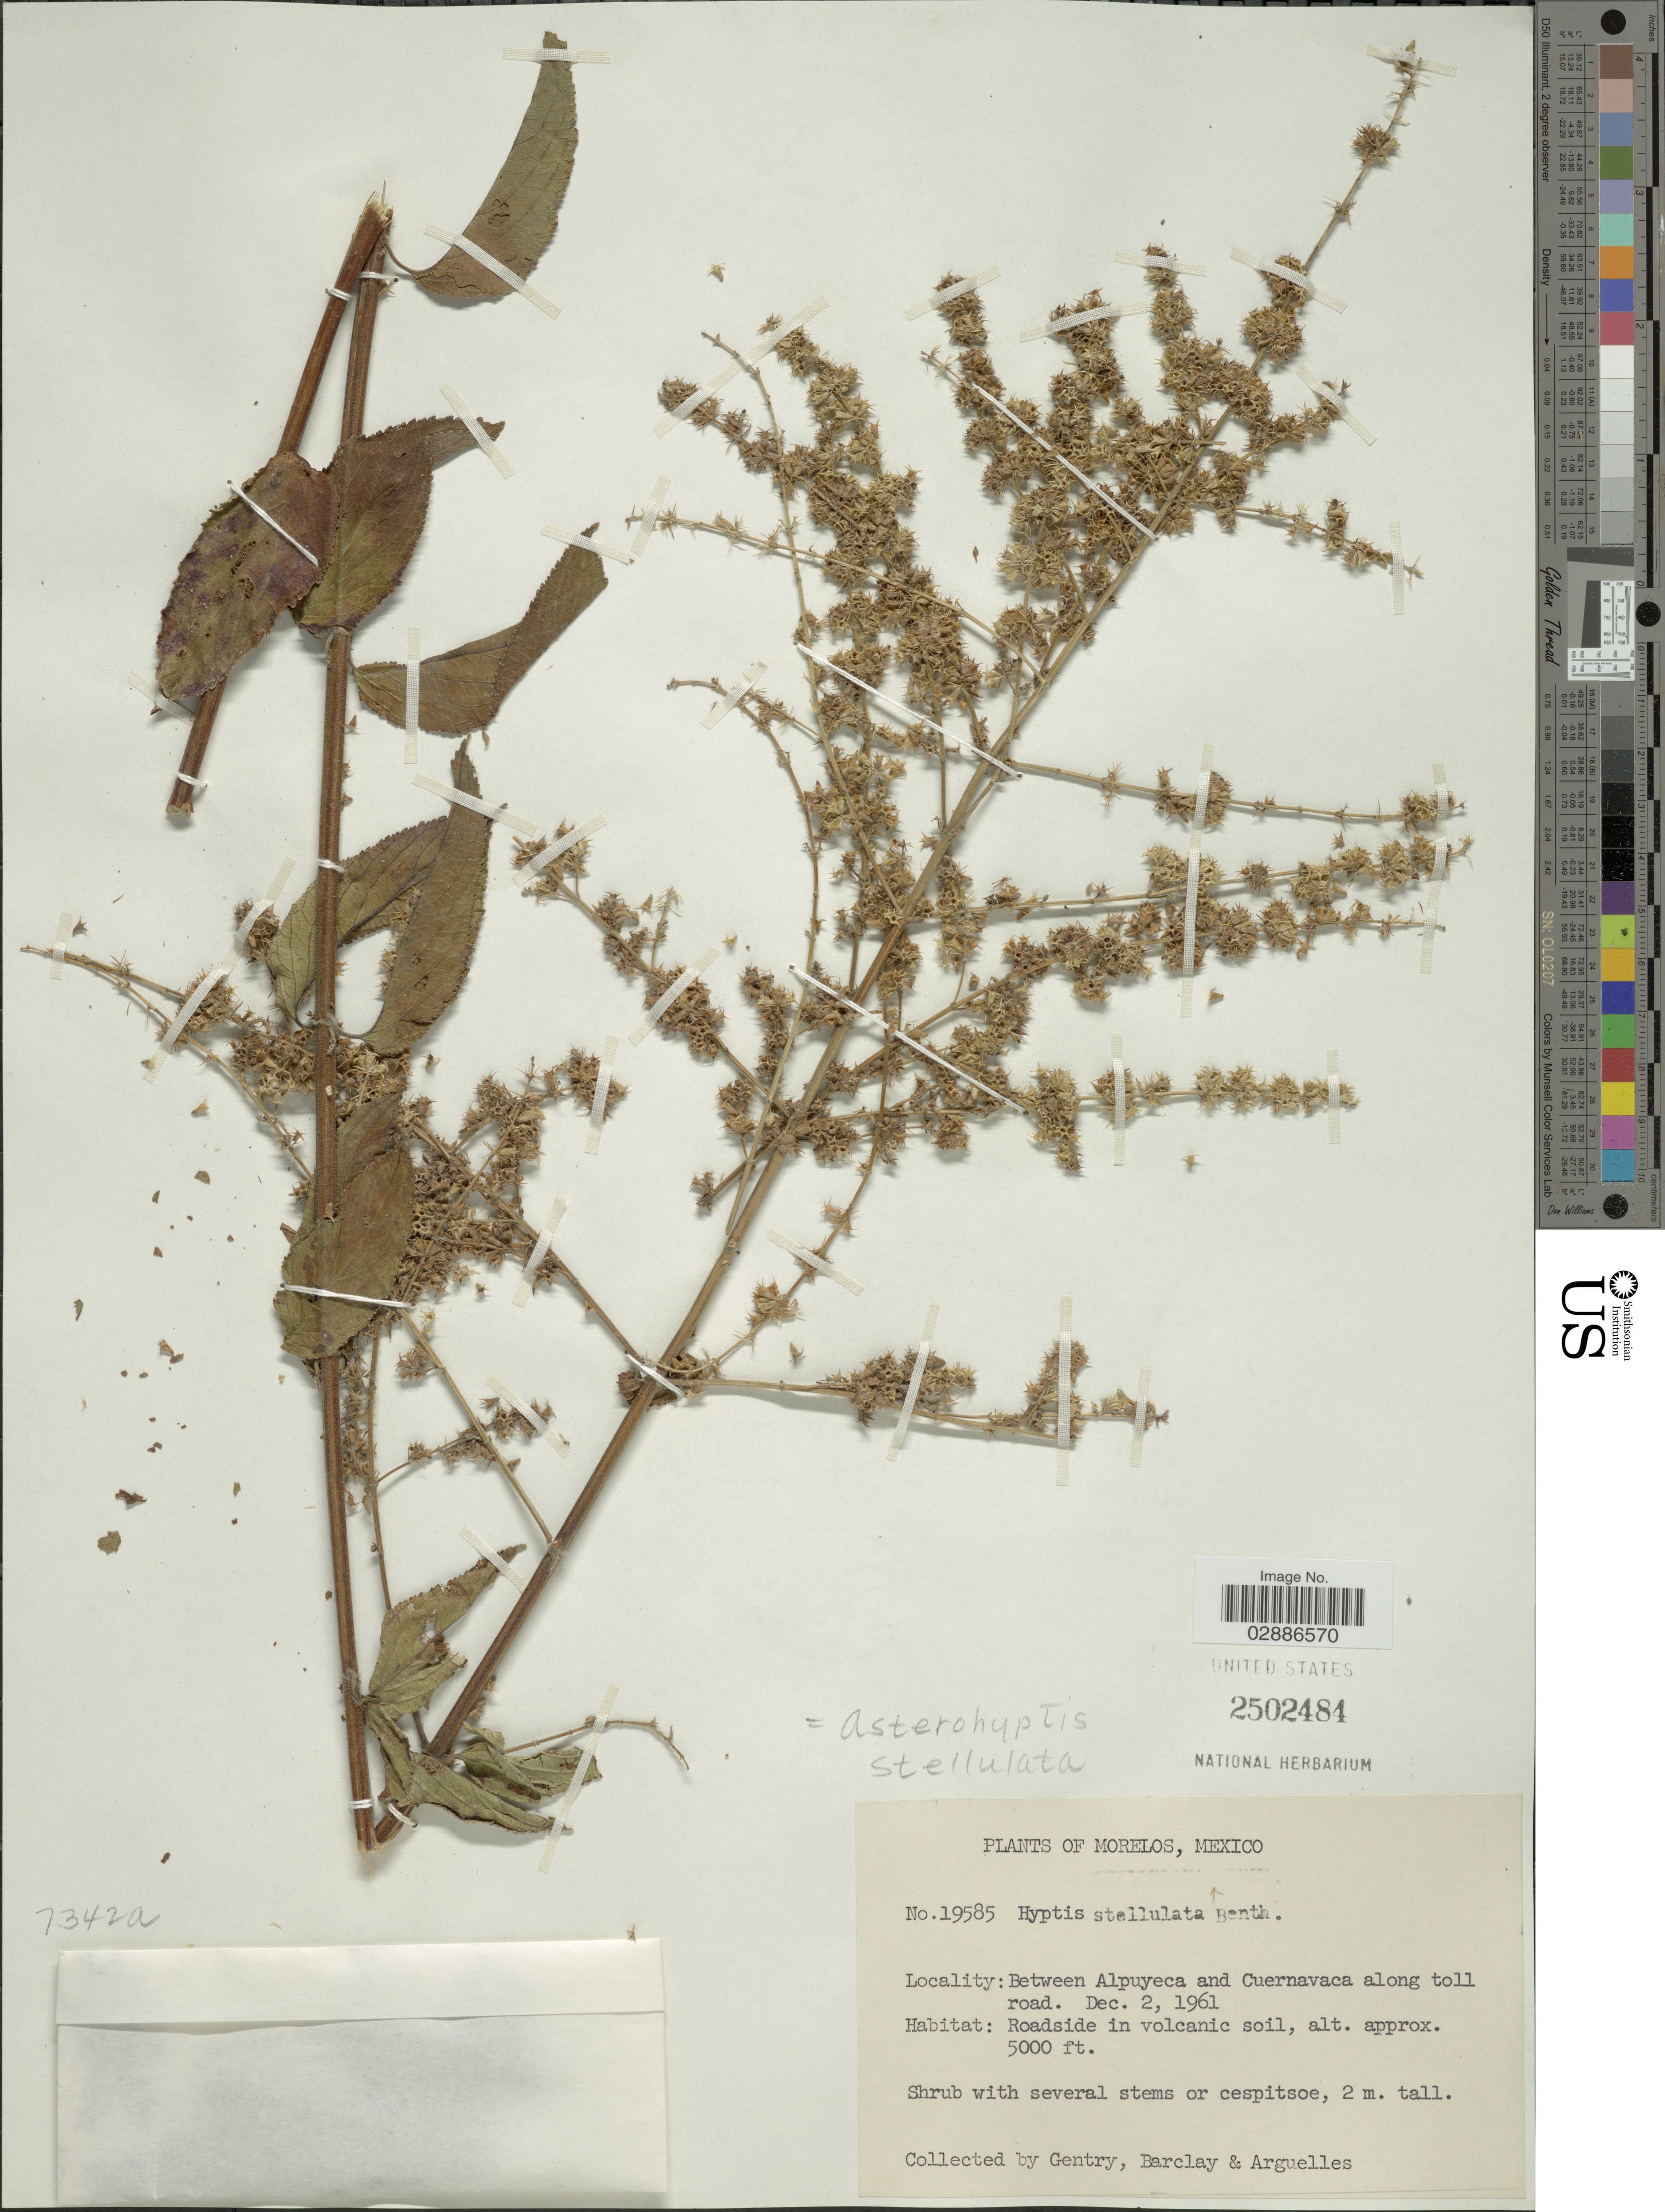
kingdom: Plantae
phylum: Tracheophyta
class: Magnoliopsida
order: Lamiales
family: Lamiaceae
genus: Asterohyptis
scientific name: Asterohyptis stellulata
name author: (Benth.) Epling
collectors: Gentry, --, -- Barclay & Arguelles, --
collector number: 19585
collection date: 1961-12-02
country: Mexico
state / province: Morelos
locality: Between Alpuyeca and Cuernavaca along toll road.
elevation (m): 1524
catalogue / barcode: US 2502484